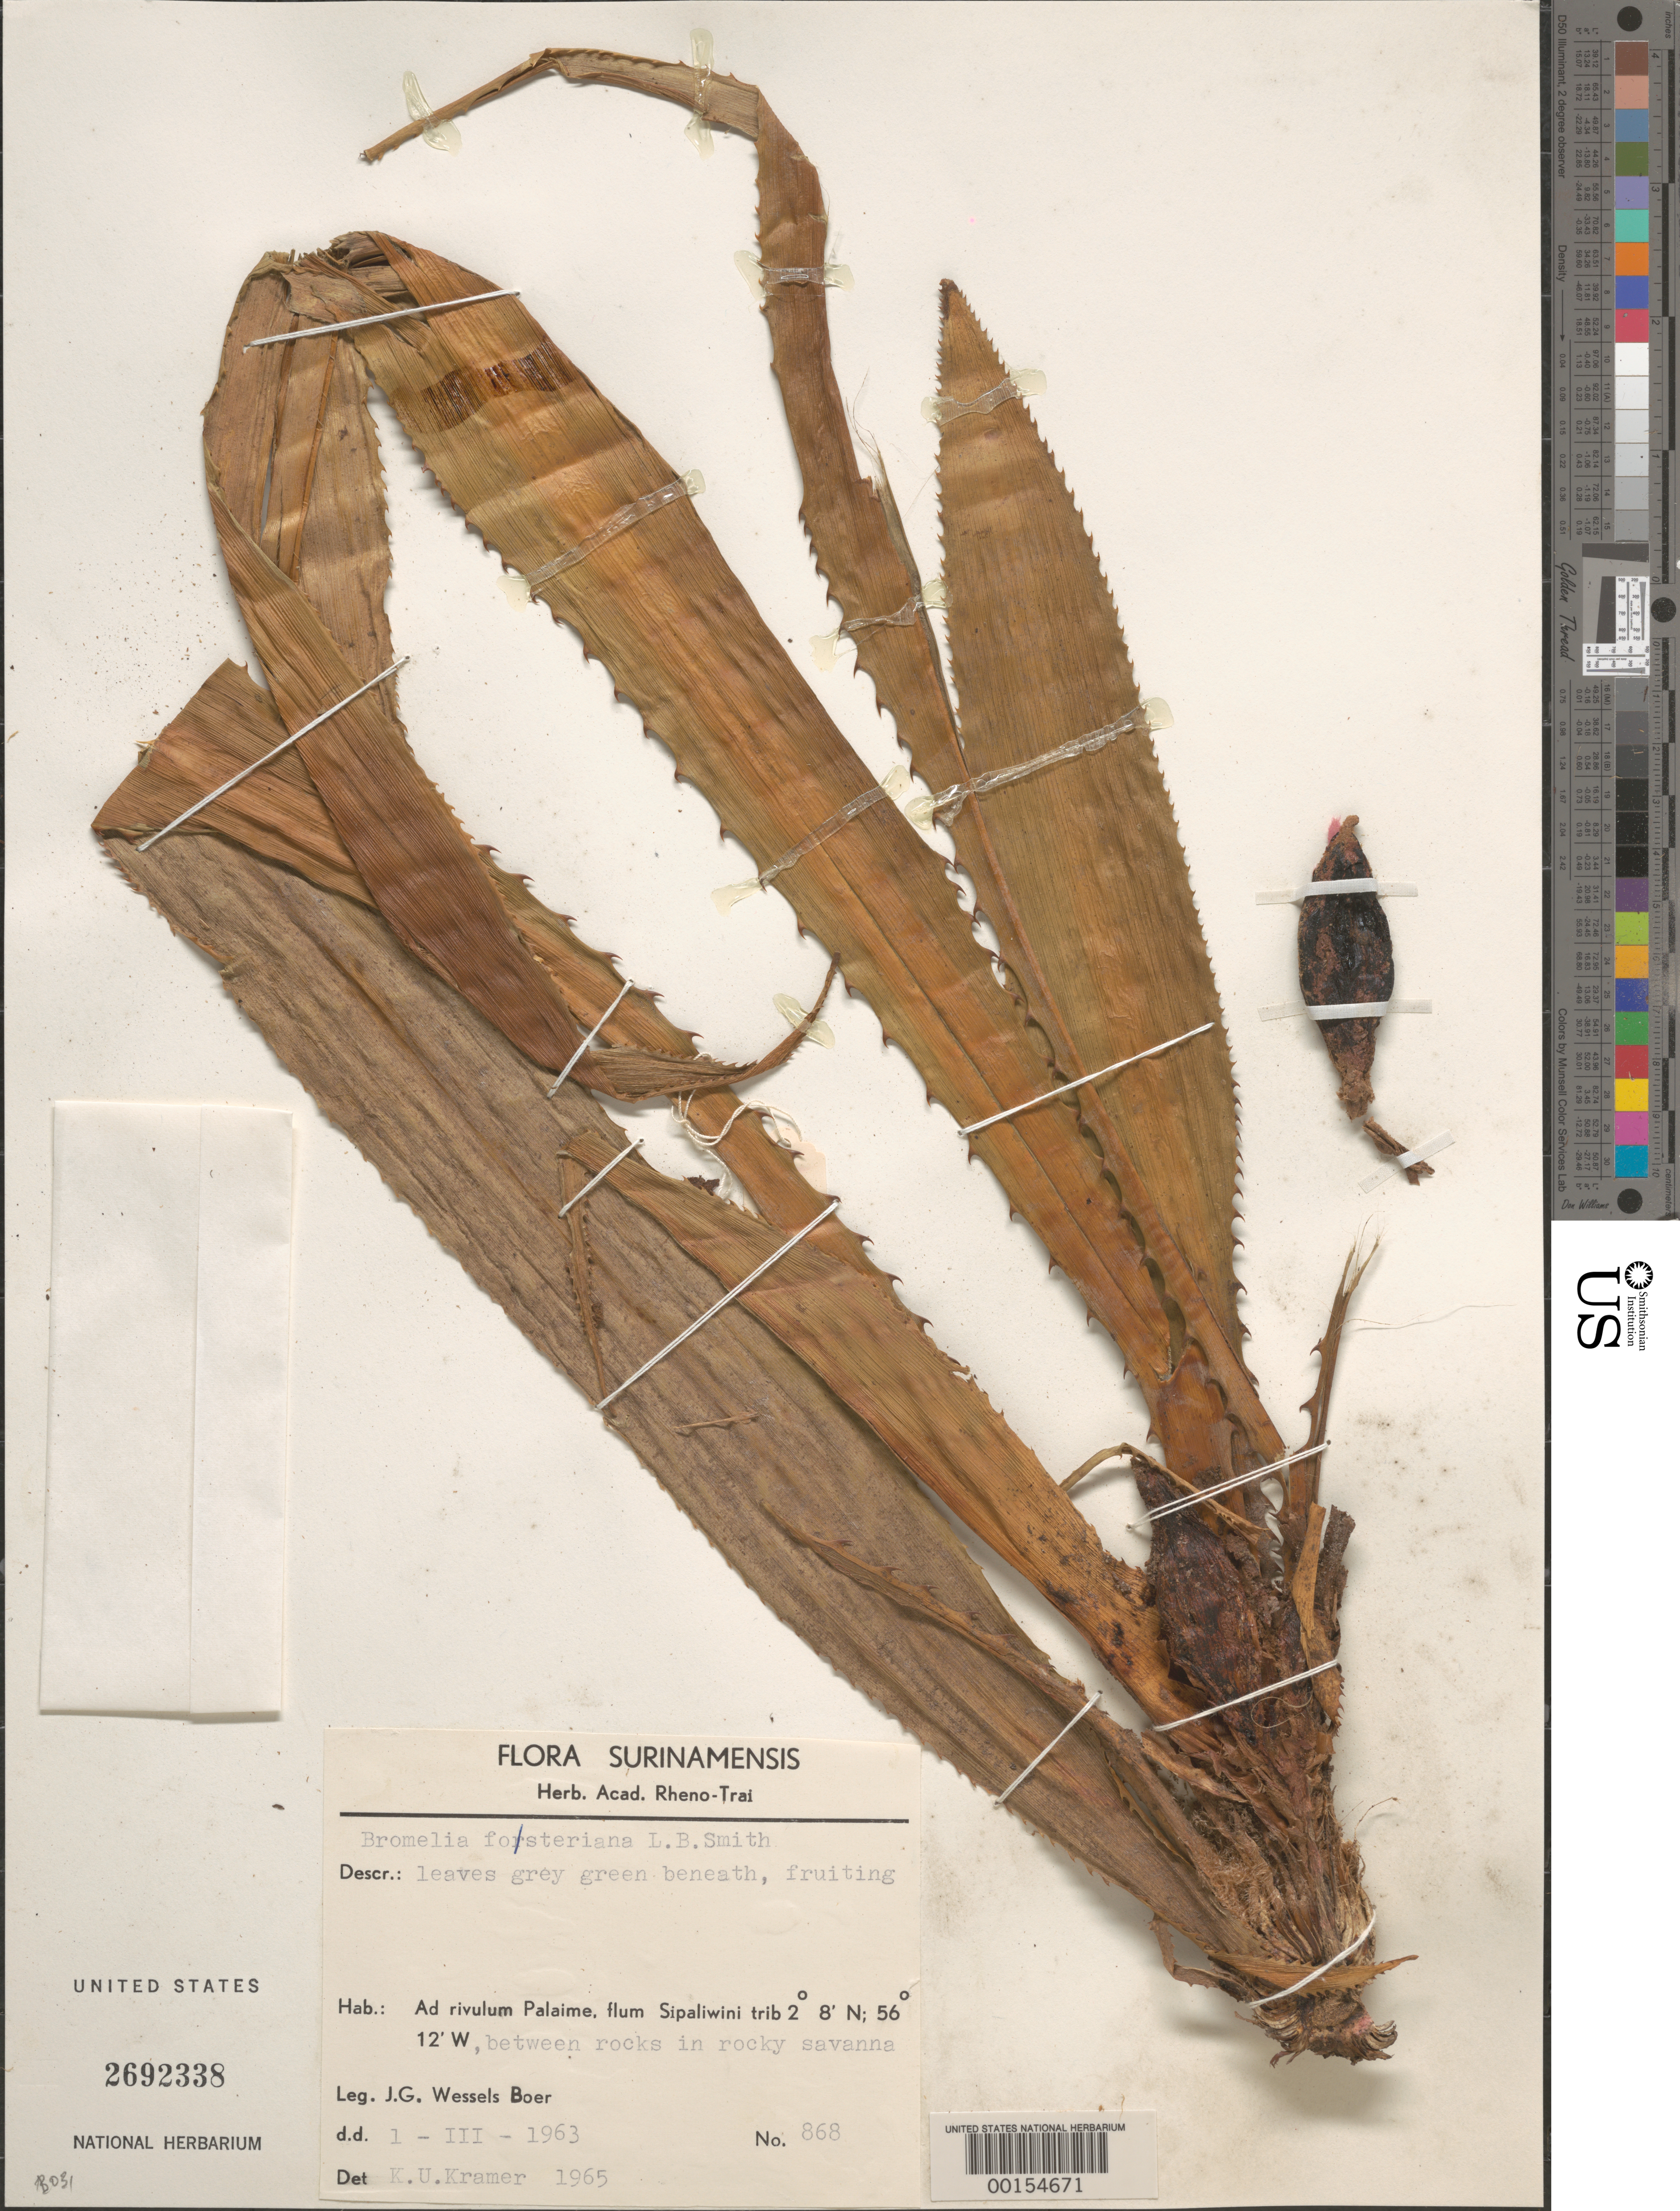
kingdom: Plantae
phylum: Tracheophyta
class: Liliopsida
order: Poales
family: Bromeliaceae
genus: Bromelia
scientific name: Bromelia fosteriana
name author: L.B. Sm.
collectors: J. G. Wessels Boer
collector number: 868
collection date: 1963-03-01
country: Suriname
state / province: Sipaliwini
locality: Ad rivulum Palaime, flum Sipaliwini.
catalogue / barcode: US 2692338